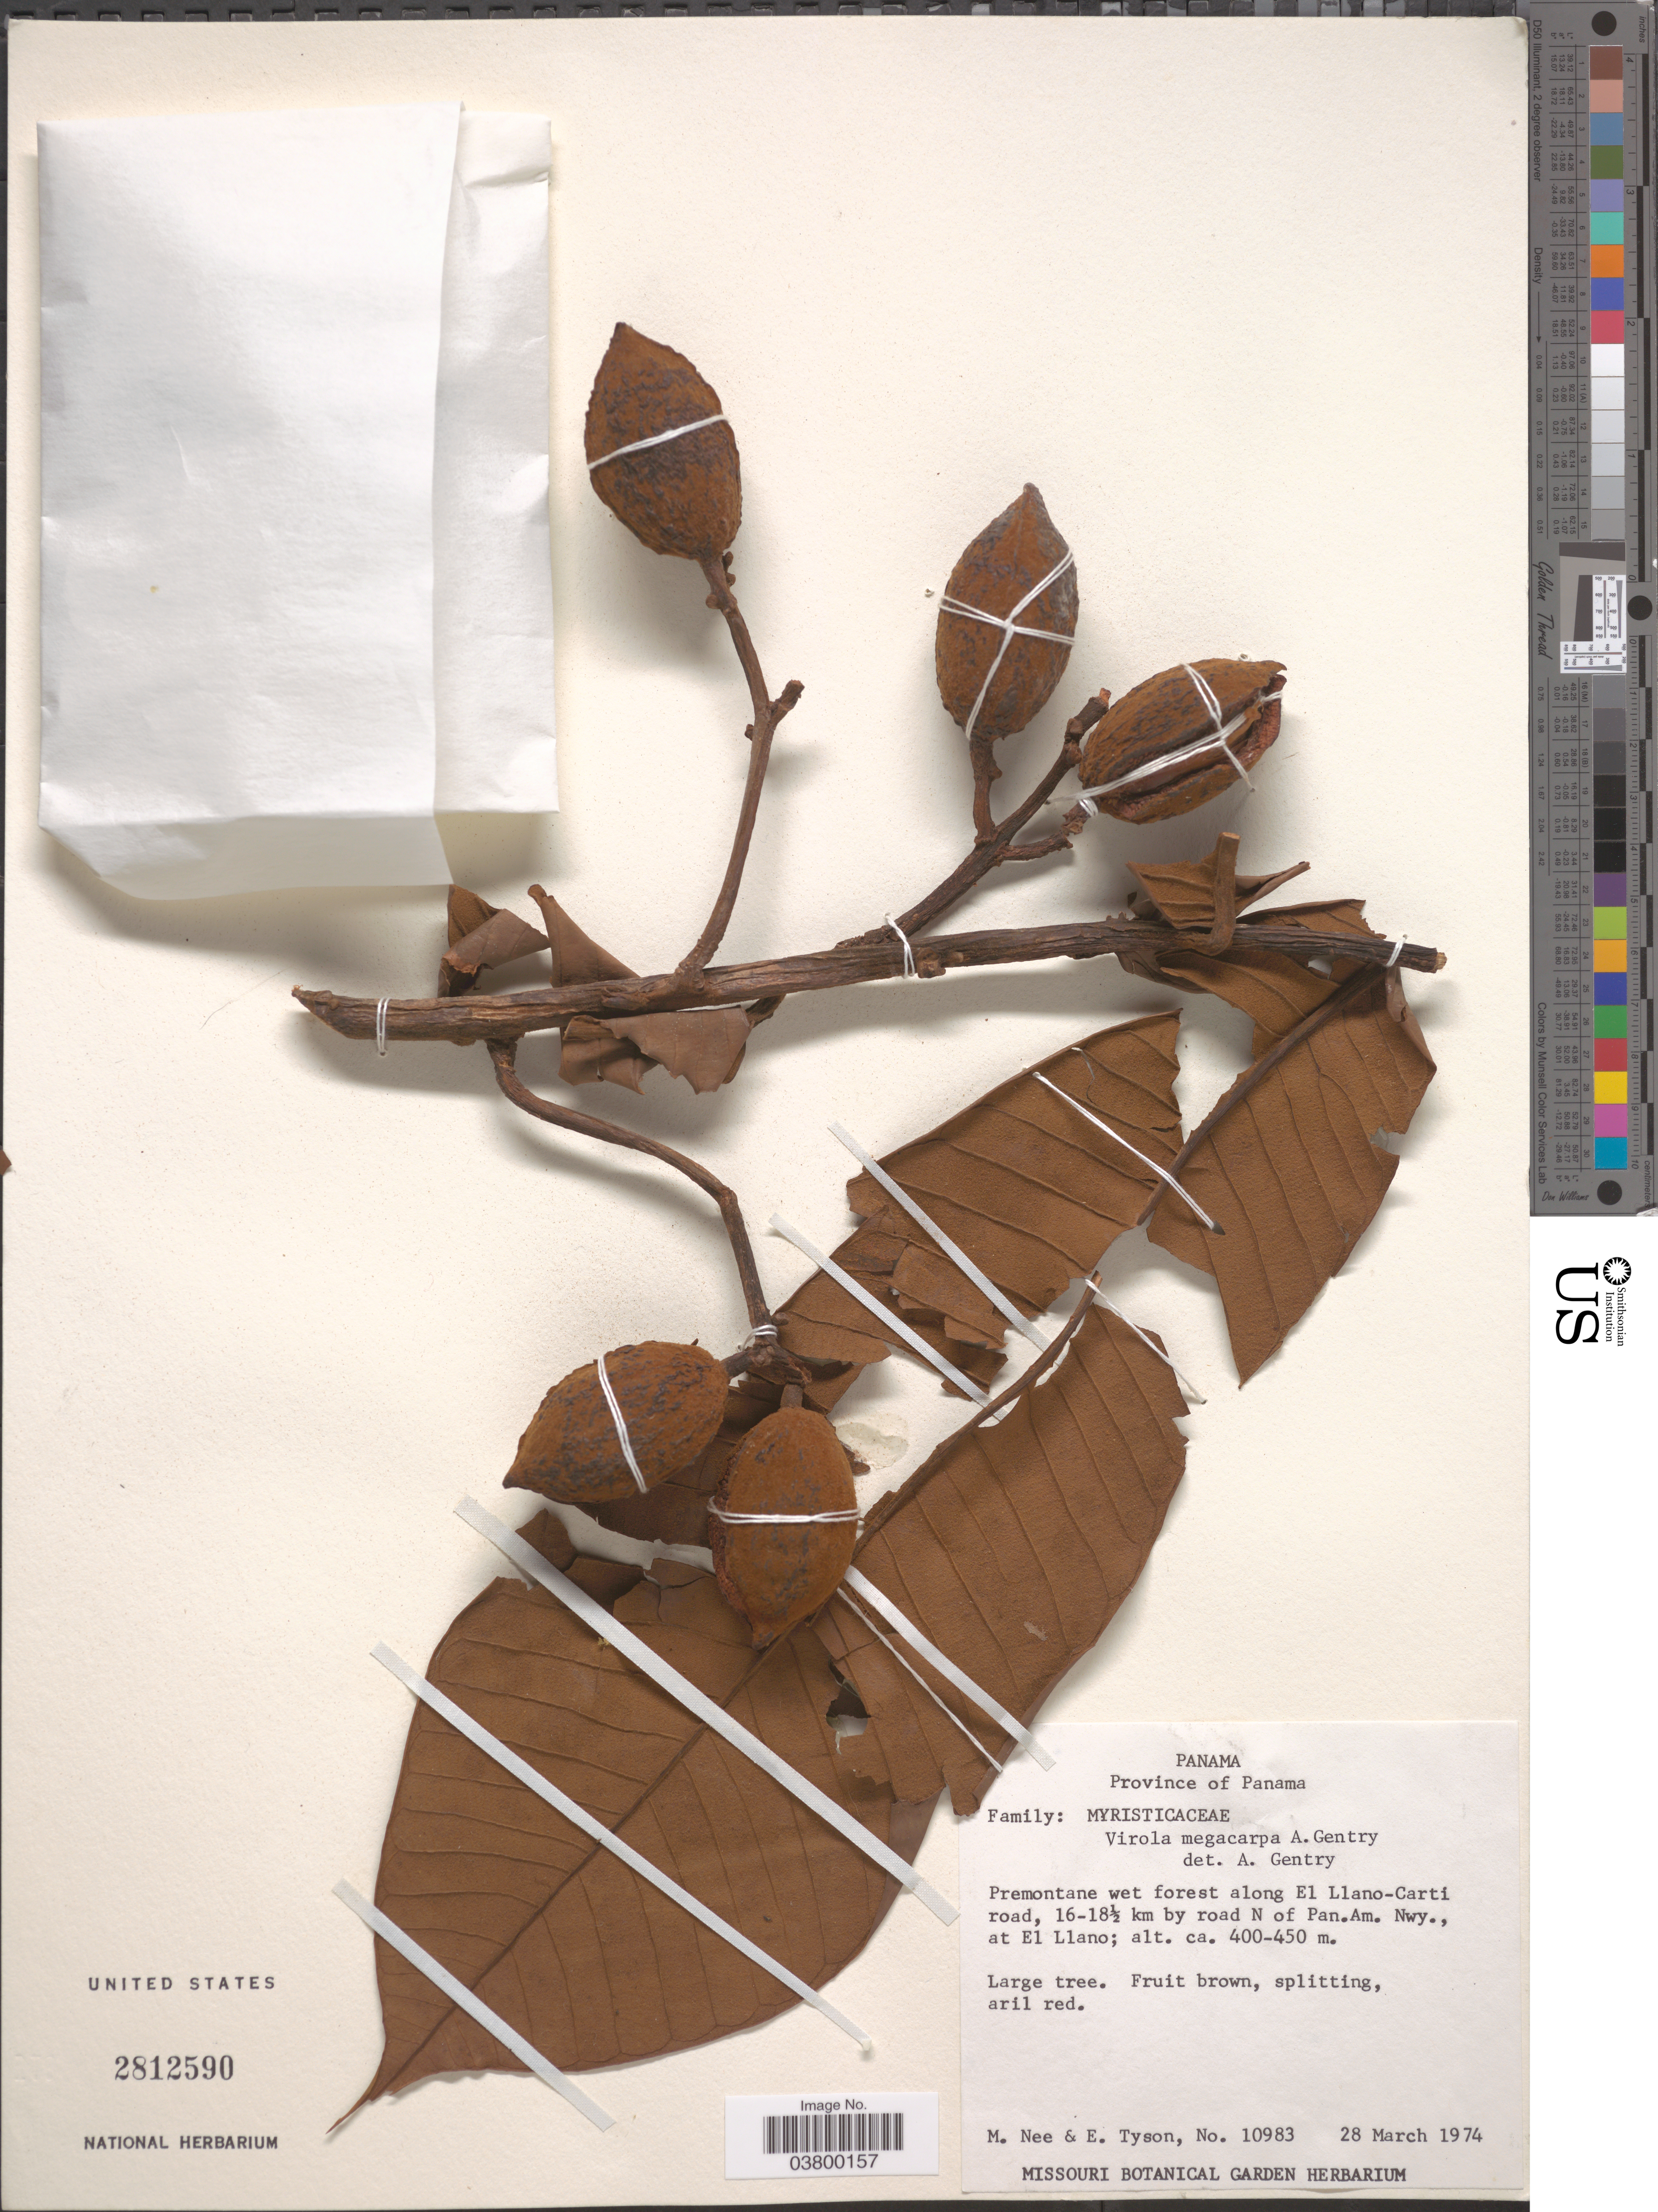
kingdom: Plantae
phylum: Tracheophyta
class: Magnoliopsida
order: Magnoliales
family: Myristicaceae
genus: Virola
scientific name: Virola megacarpa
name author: A.H. Gentry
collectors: M. Nee & E. Tyson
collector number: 10983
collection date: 1974-03-28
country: Panama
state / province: Panamá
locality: Along El Llano-Carti road, 16-18½ km by road N of Pan.Am. Nwy., at El Llano.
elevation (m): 400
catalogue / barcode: US 2812590